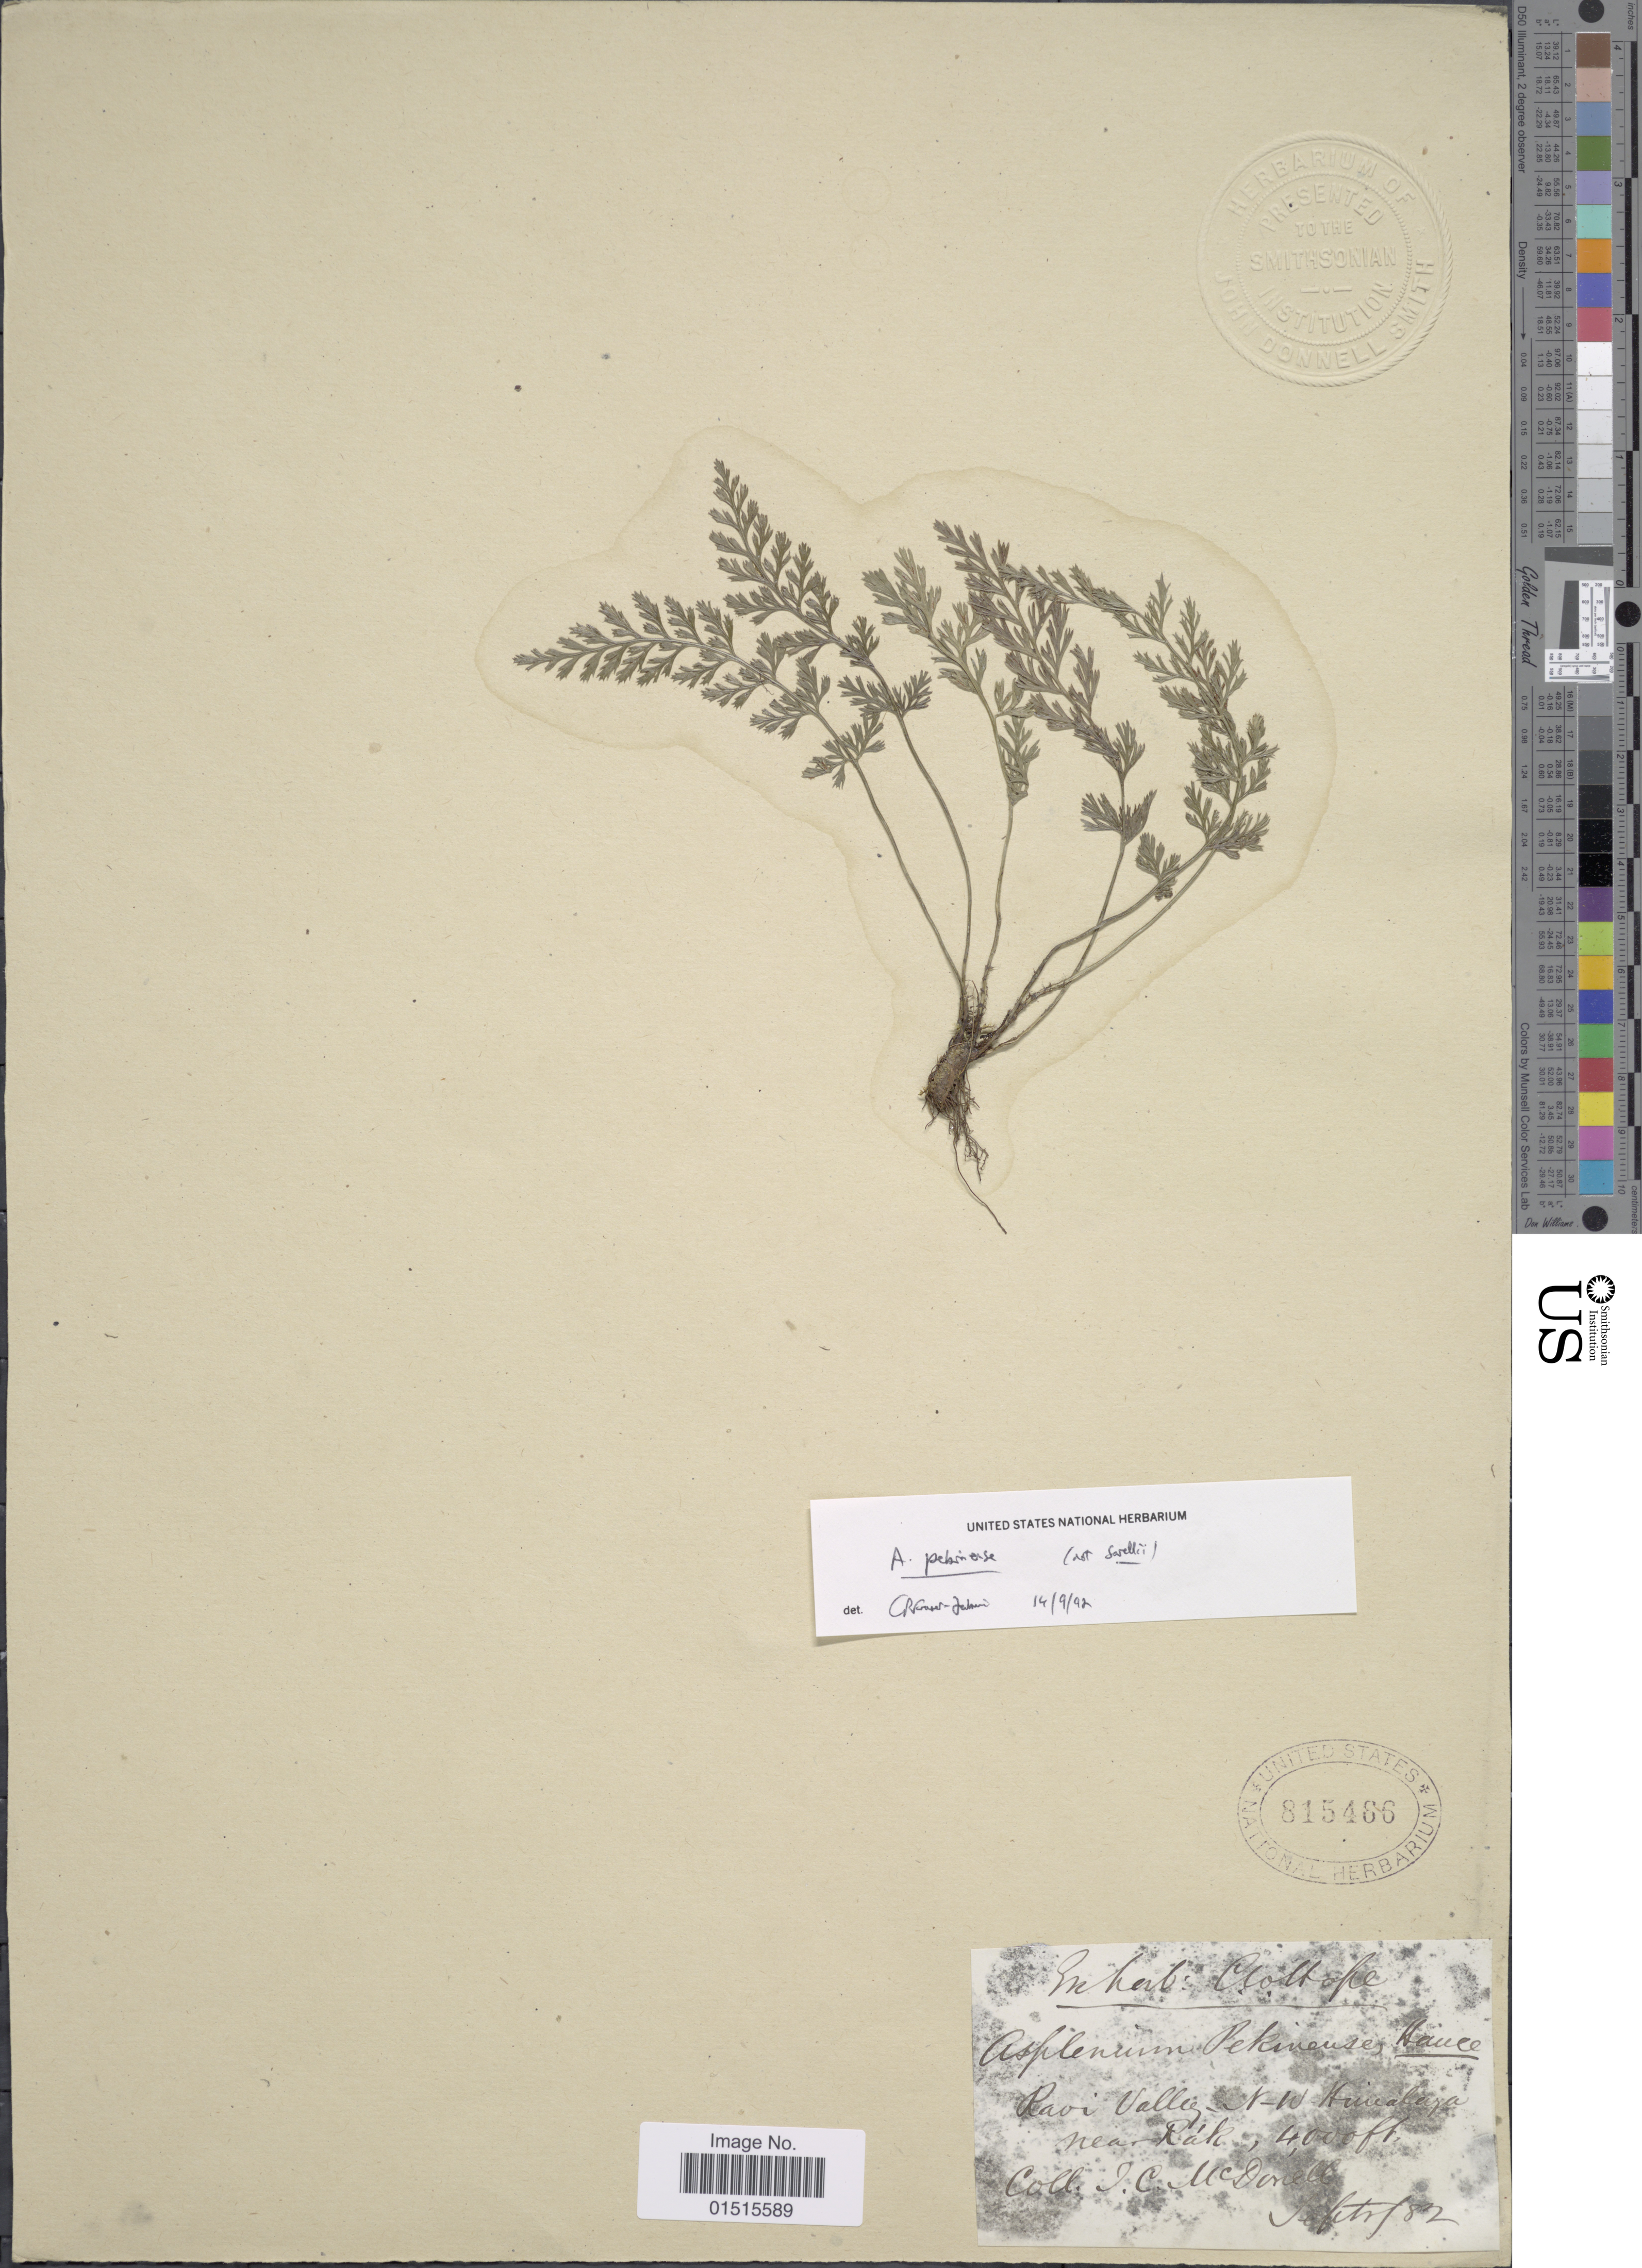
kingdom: Plantae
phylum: Tracheophyta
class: Polypodiopsida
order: Polypodiales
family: Aspleniaceae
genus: Asplenium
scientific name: Asplenium sarelii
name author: Hook.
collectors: J. McDonell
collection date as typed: Transcribed d/m/y: /9/82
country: India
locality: Ravi valley, N.W. Himalaya near Rak [interpreted]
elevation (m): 1219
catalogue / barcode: US 815466